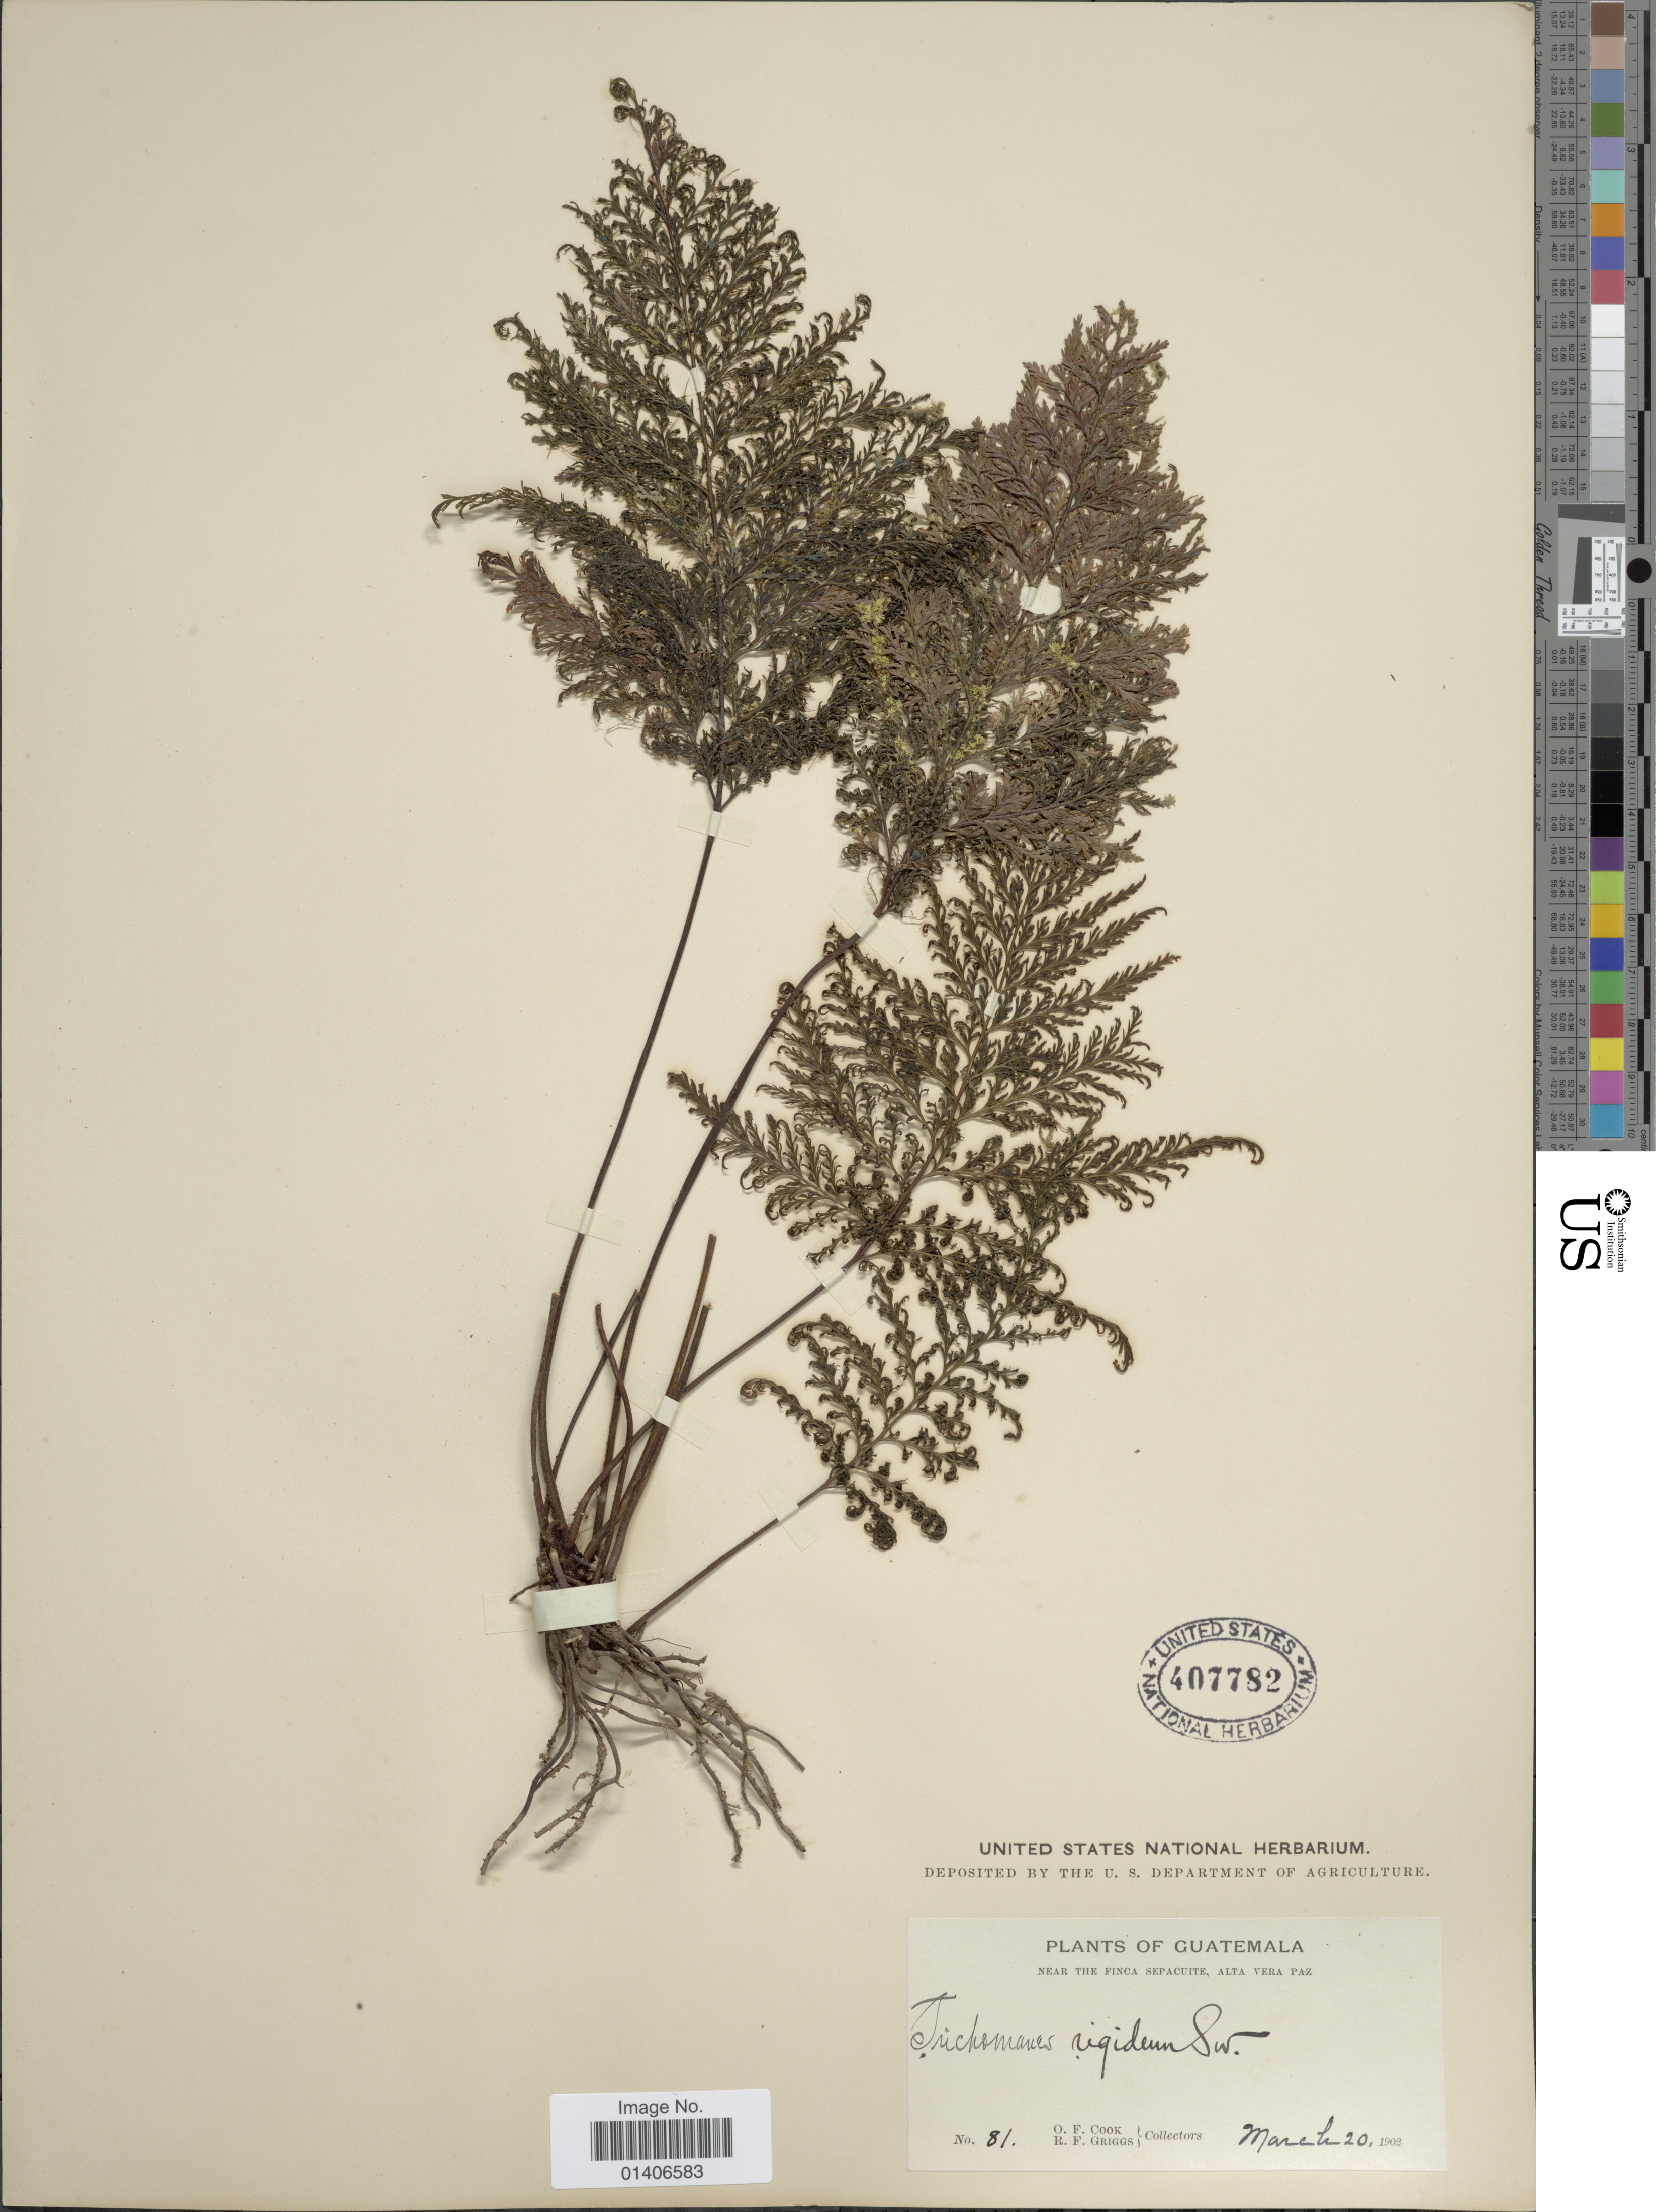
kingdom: Plantae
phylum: Tracheophyta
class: Polypodiopsida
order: Hymenophyllales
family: Hymenophyllaceae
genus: Abrodictyum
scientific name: Abrodictyum rigidum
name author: (Sw.) Ebihara & Dubuisson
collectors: O. F. Cook & R. F. Griggs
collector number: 81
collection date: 1902-03-20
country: Guatemala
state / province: Alta Verapaz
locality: Near the Finca Sepacute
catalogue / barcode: US 407782